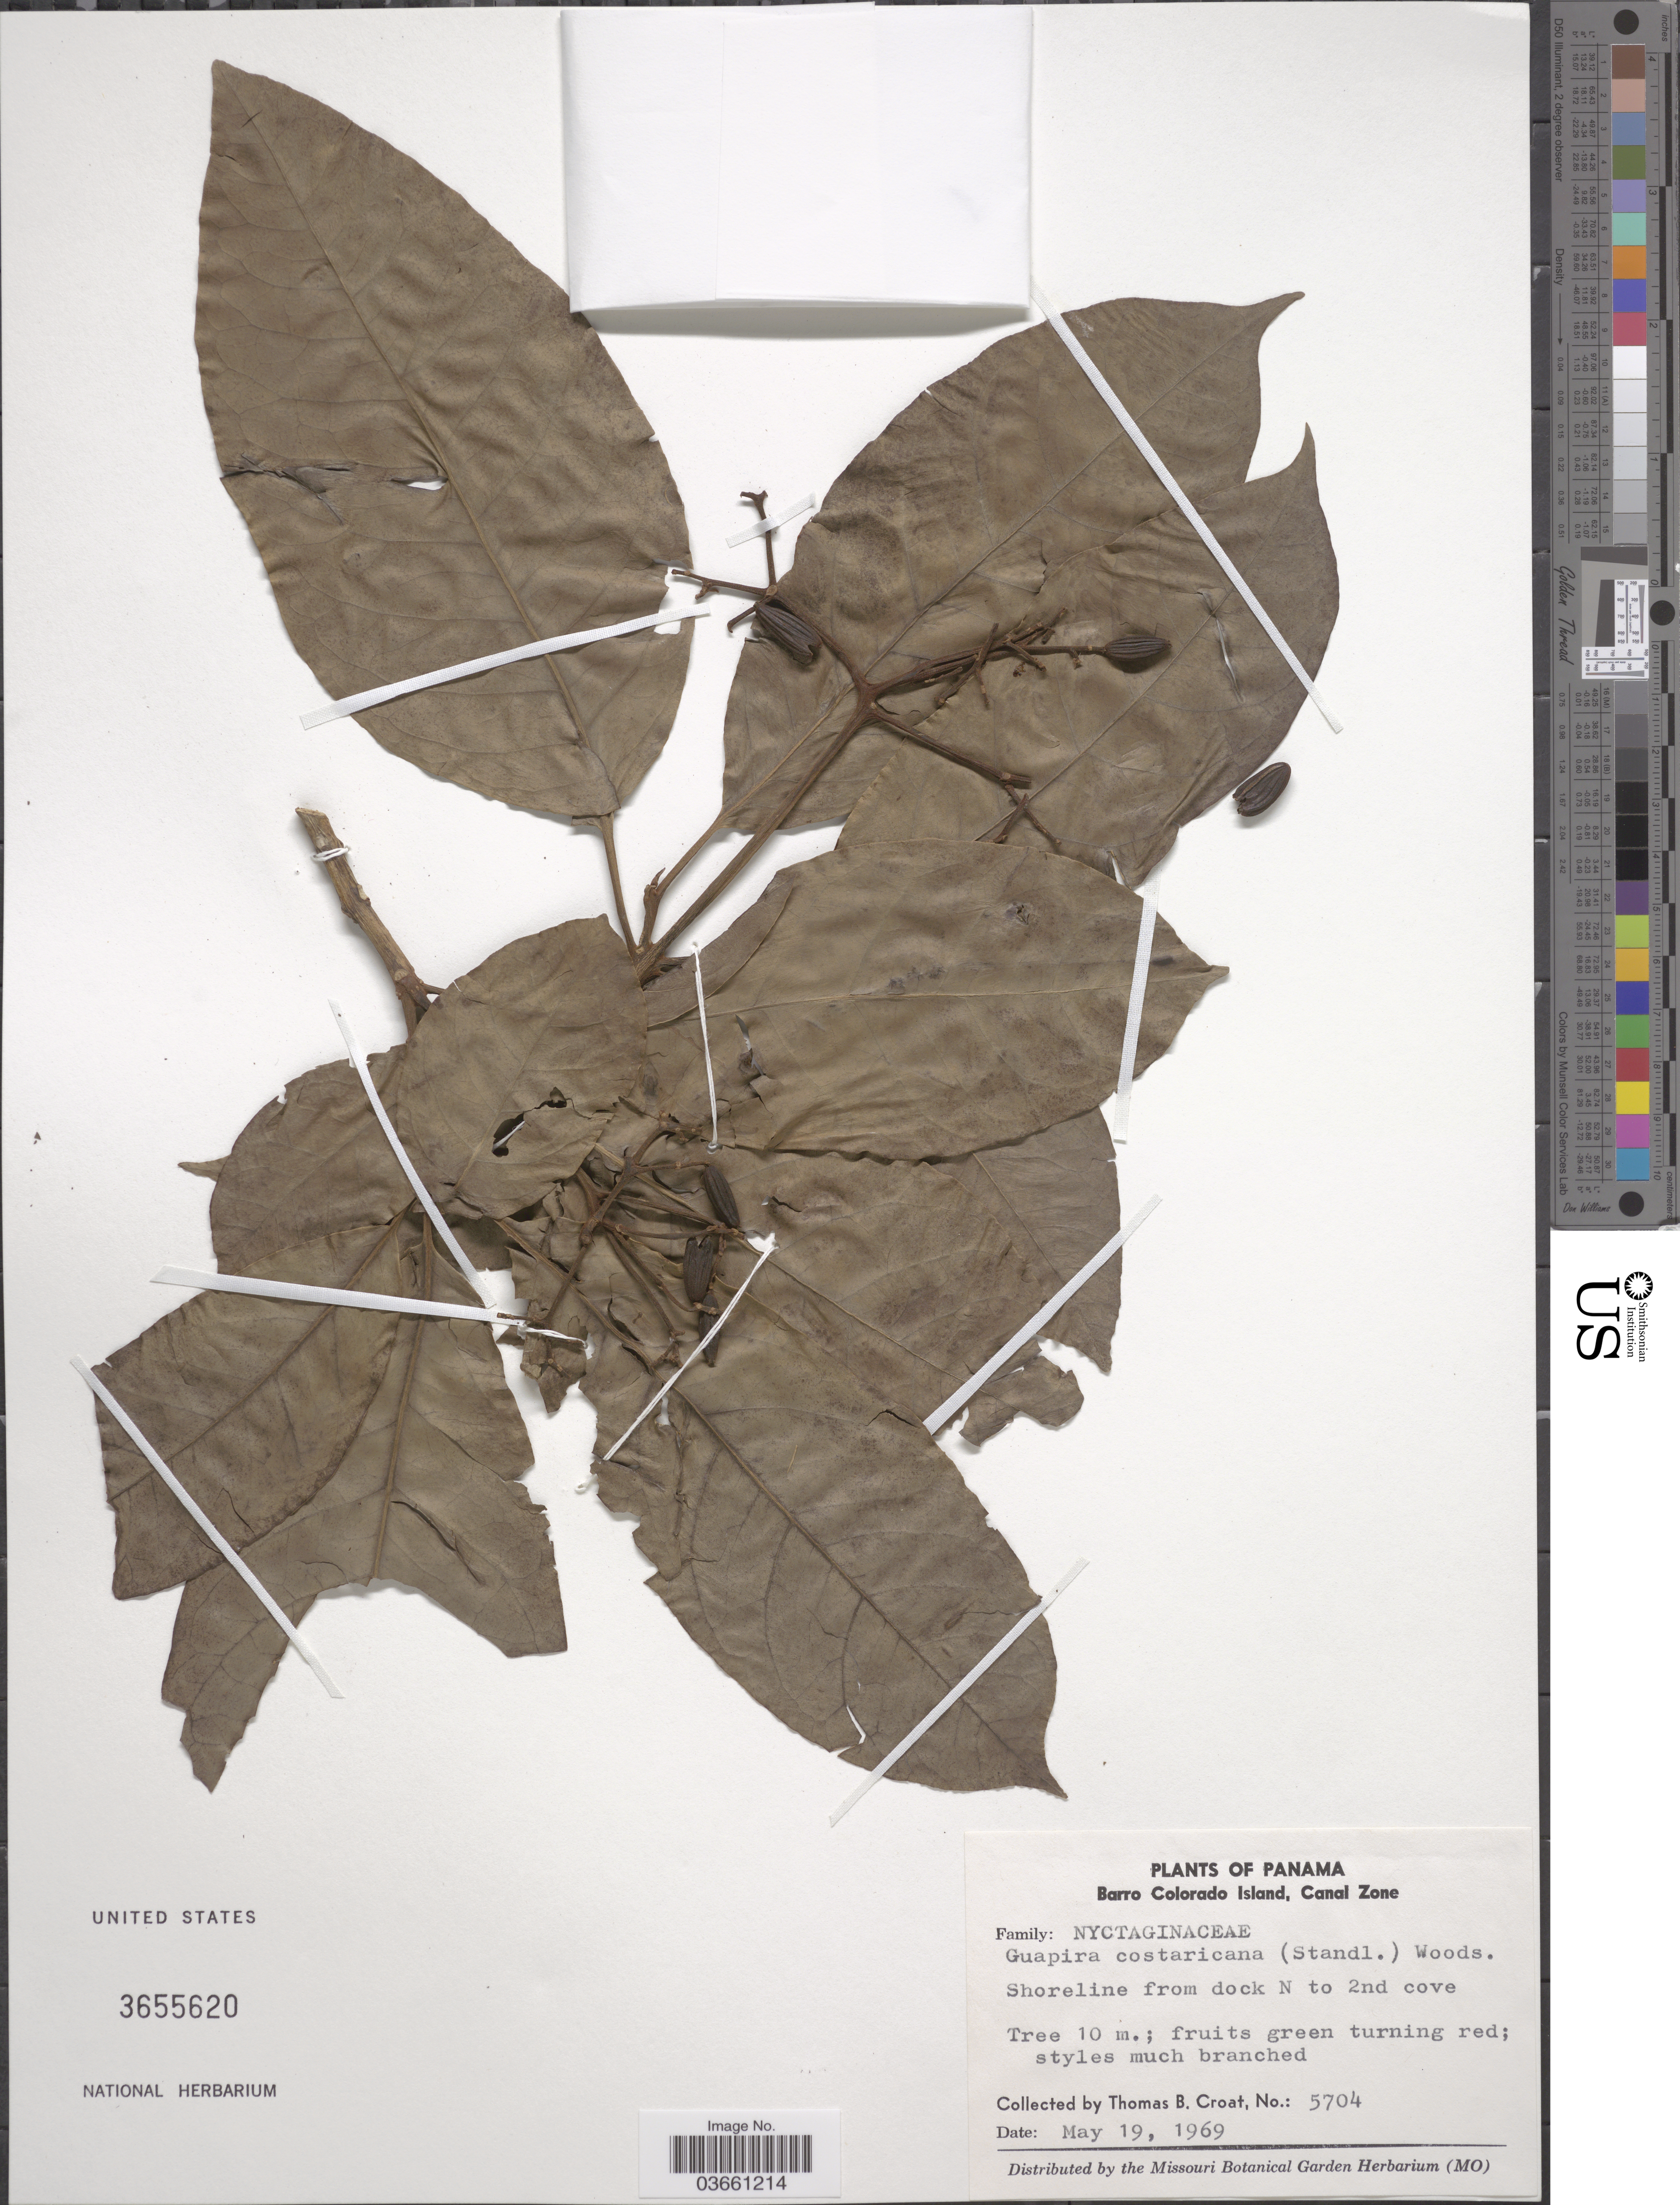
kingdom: Plantae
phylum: Tracheophyta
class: Magnoliopsida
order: Caryophyllales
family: Nyctaginaceae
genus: Guapira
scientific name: Guapira costaricana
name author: (Standl.) Woodson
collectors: T. B. Croat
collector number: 5704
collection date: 1969-05-19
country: Panama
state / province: Panamá Oeste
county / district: Canal Zone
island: Barro Colorado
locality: Barro Colorado Island, Canal Zone. Shoreline from dock N to 2nd cove.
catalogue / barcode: US 3655620